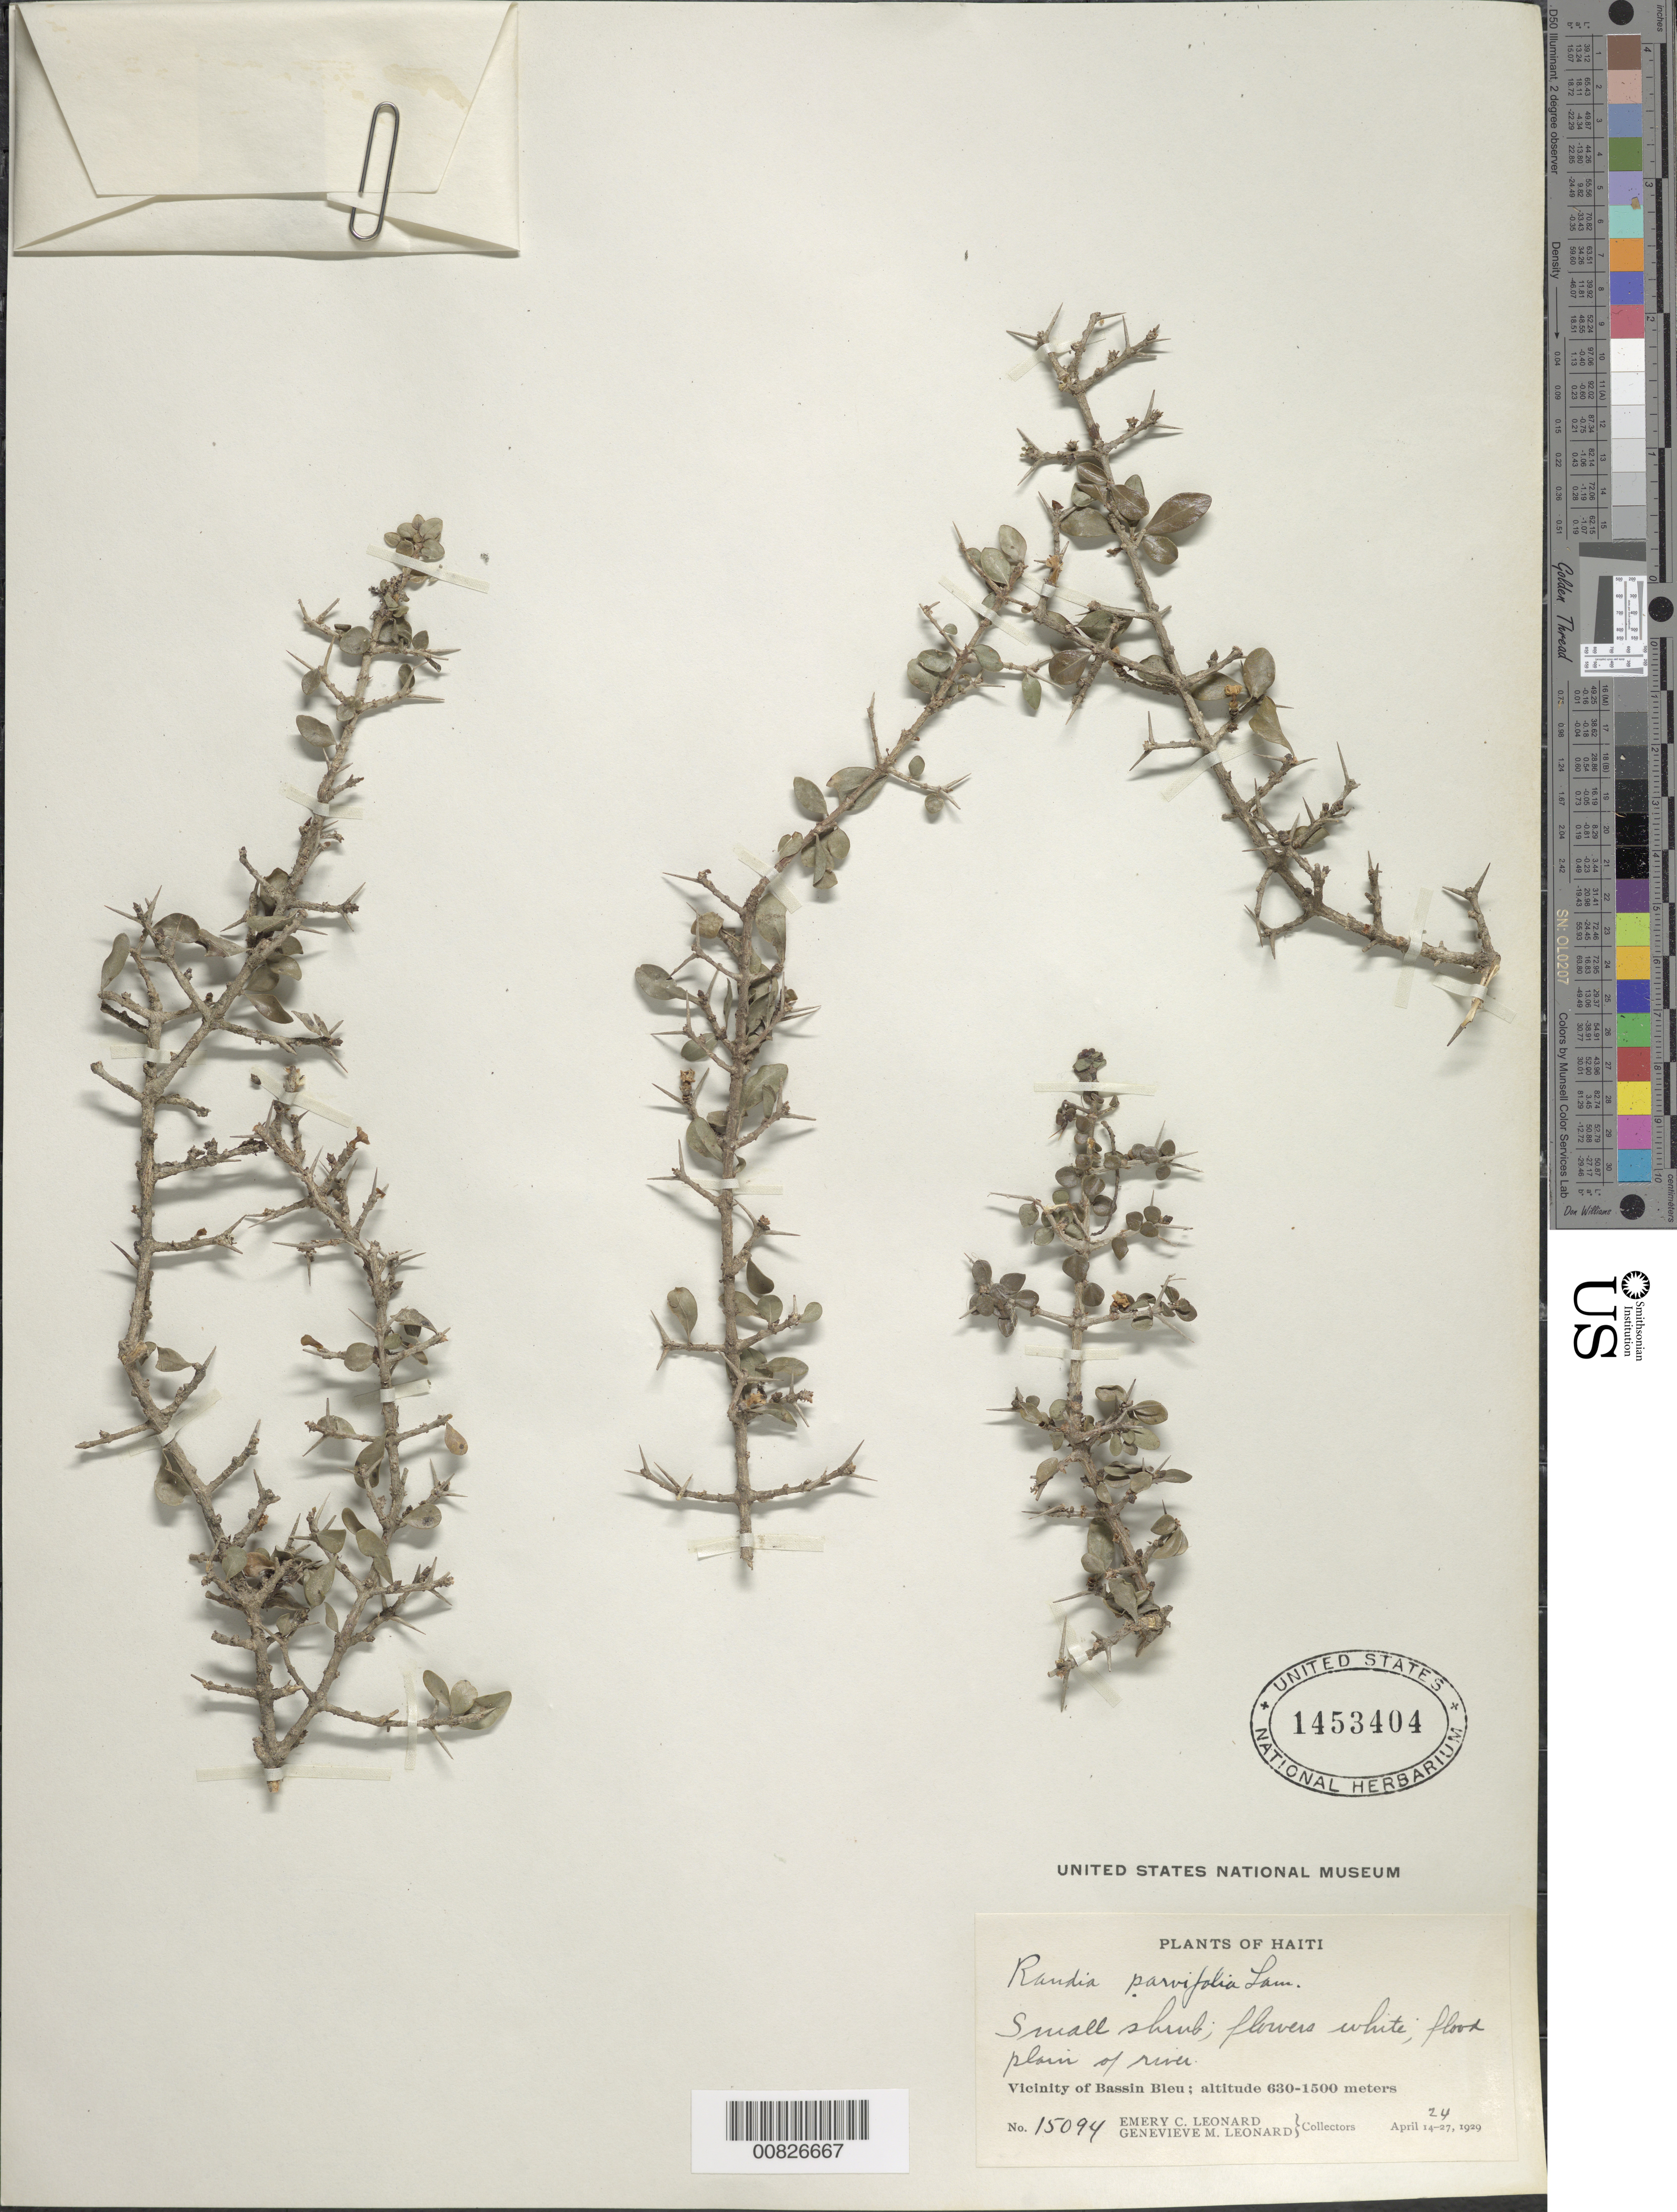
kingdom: Plantae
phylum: Tracheophyta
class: Magnoliopsida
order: Gentianales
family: Rubiaceae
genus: Randia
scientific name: Randia parvifolia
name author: Lam.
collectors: E. C. Leonard & G. M. Leonard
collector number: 15094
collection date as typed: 24 Apr 1929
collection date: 1929-04-24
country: Haiti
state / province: Nord-Ouest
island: Hispaniola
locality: Vicinity of Bassin Bleu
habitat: Flood plain of river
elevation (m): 630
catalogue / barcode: US 1453404